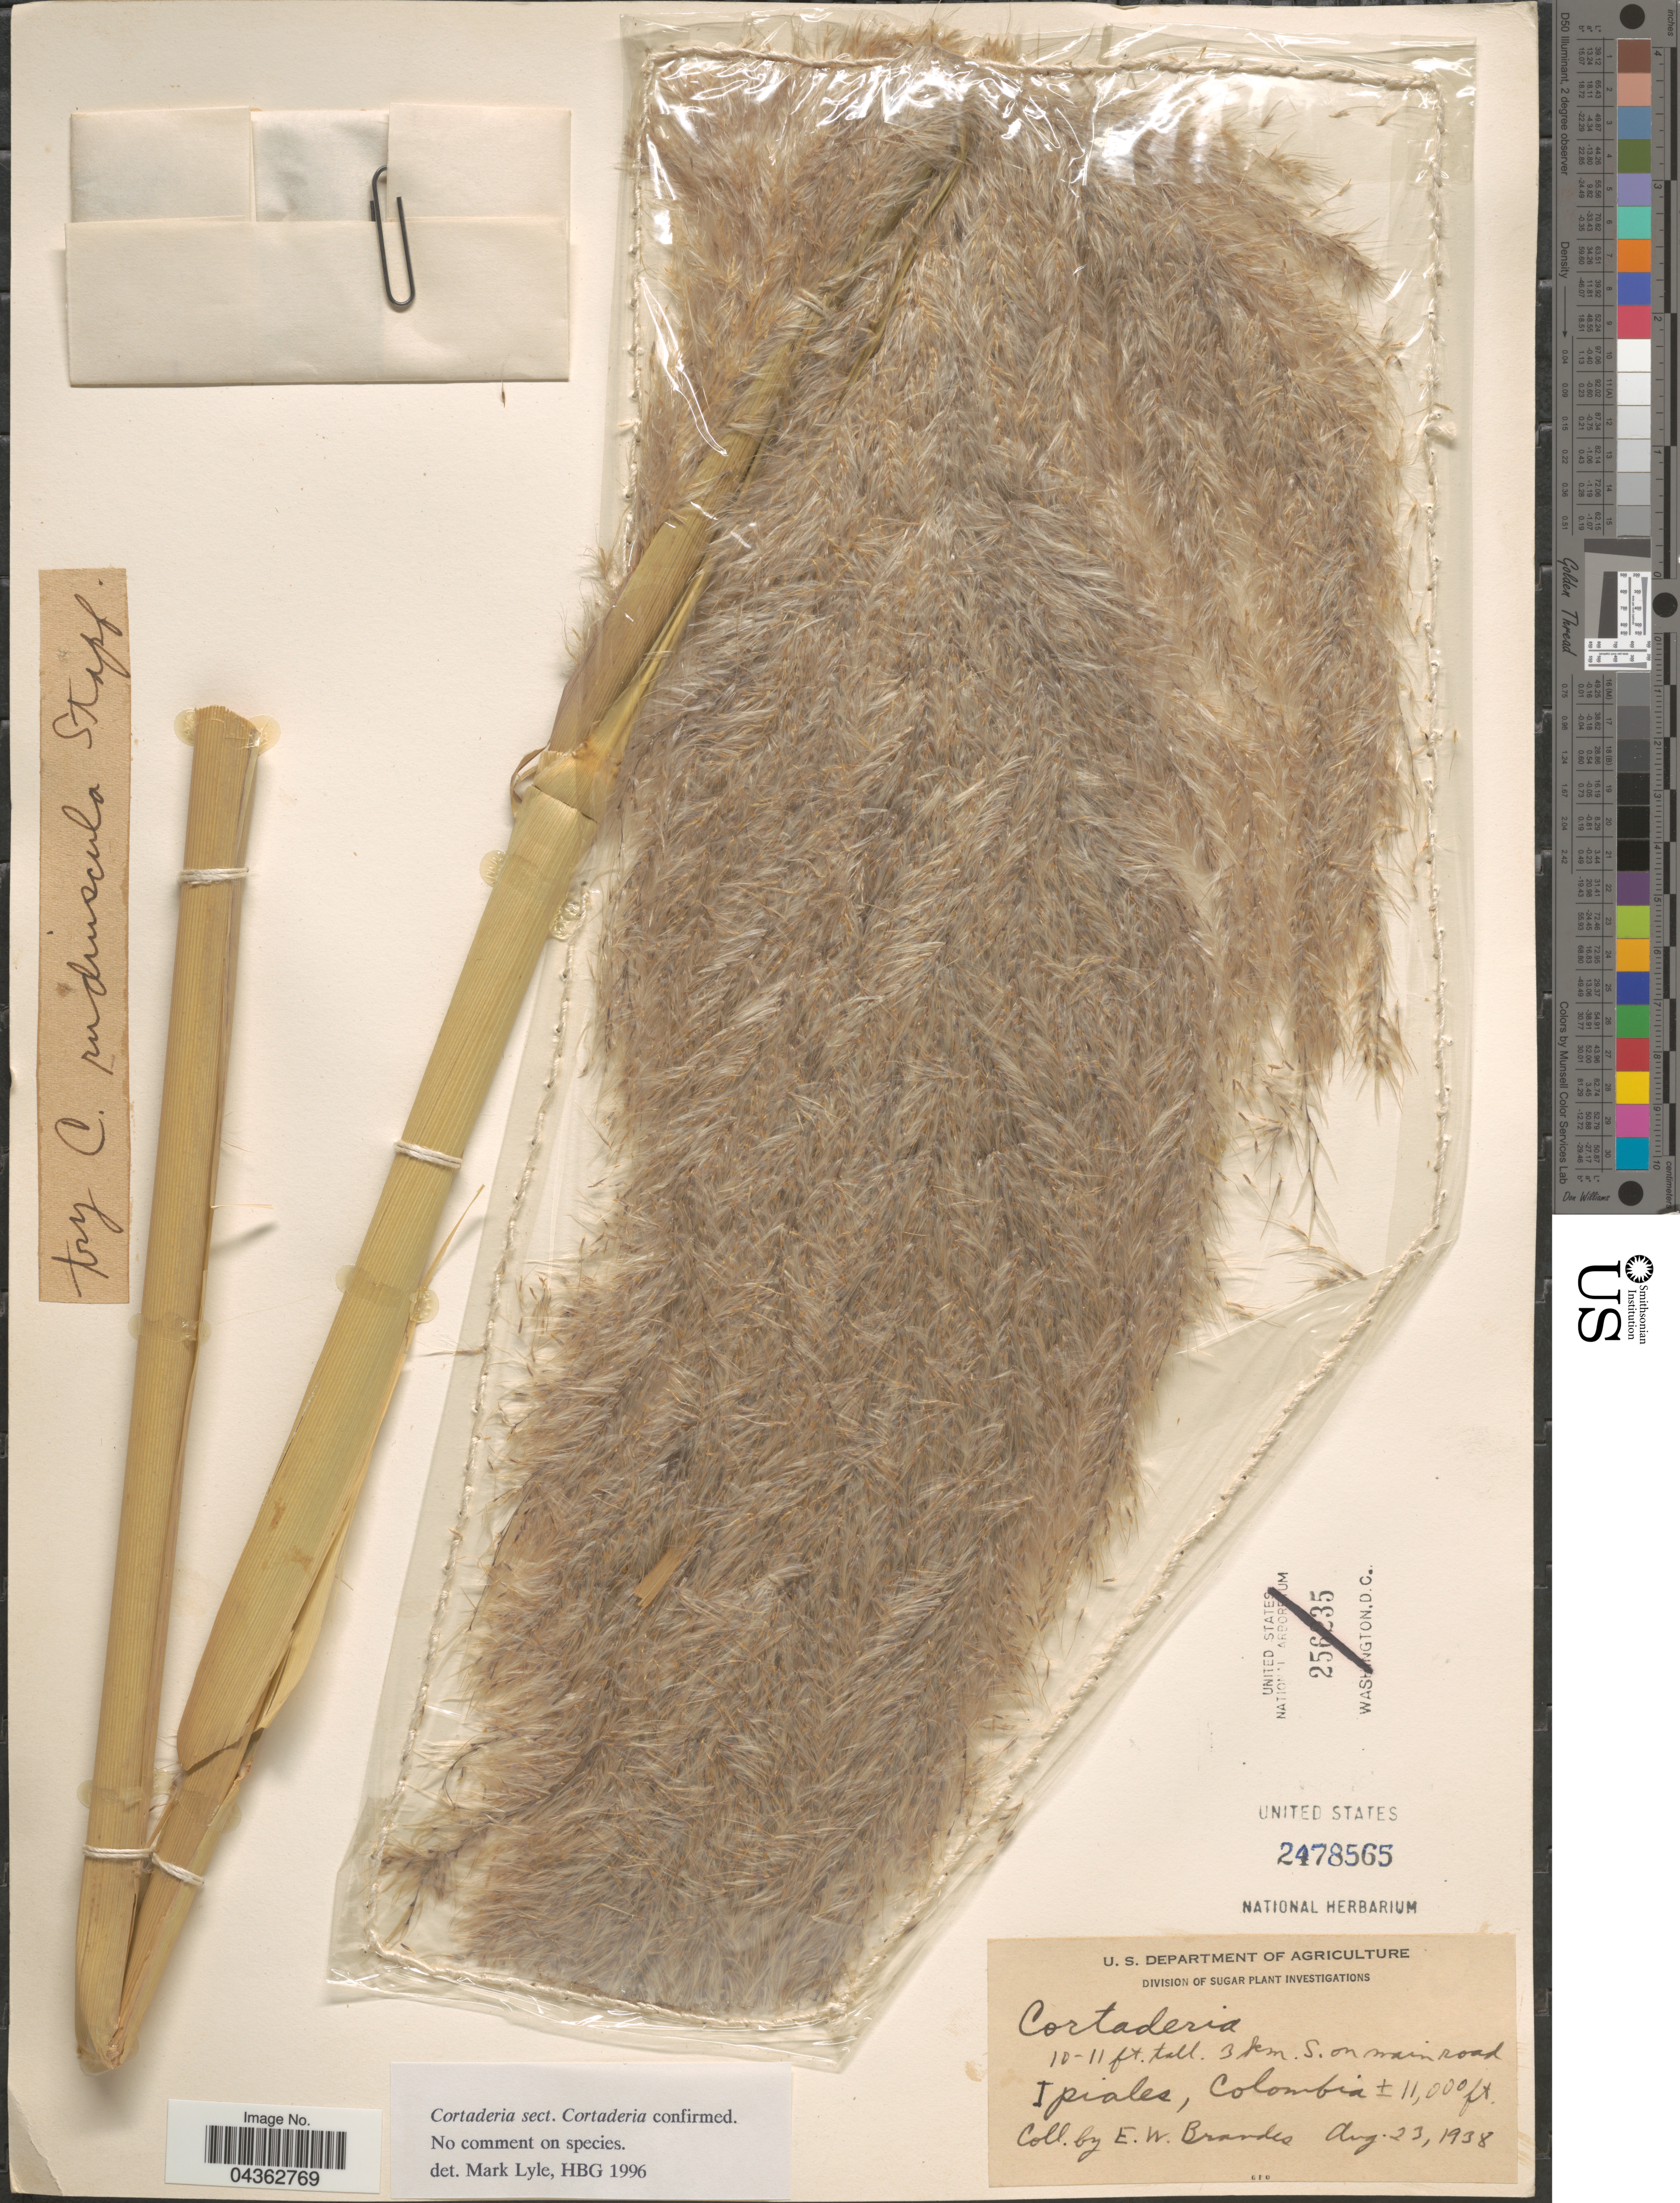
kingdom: Plantae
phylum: Tracheophyta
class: Liliopsida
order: Poales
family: Poaceae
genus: Cortaderia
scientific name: Cortaderia rudiuscula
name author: Stapf in Gardner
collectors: E. Brandes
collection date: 1938-08-23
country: Colombia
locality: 3 km. S. on main road. Ipiales.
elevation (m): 3353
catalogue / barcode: US 2478565